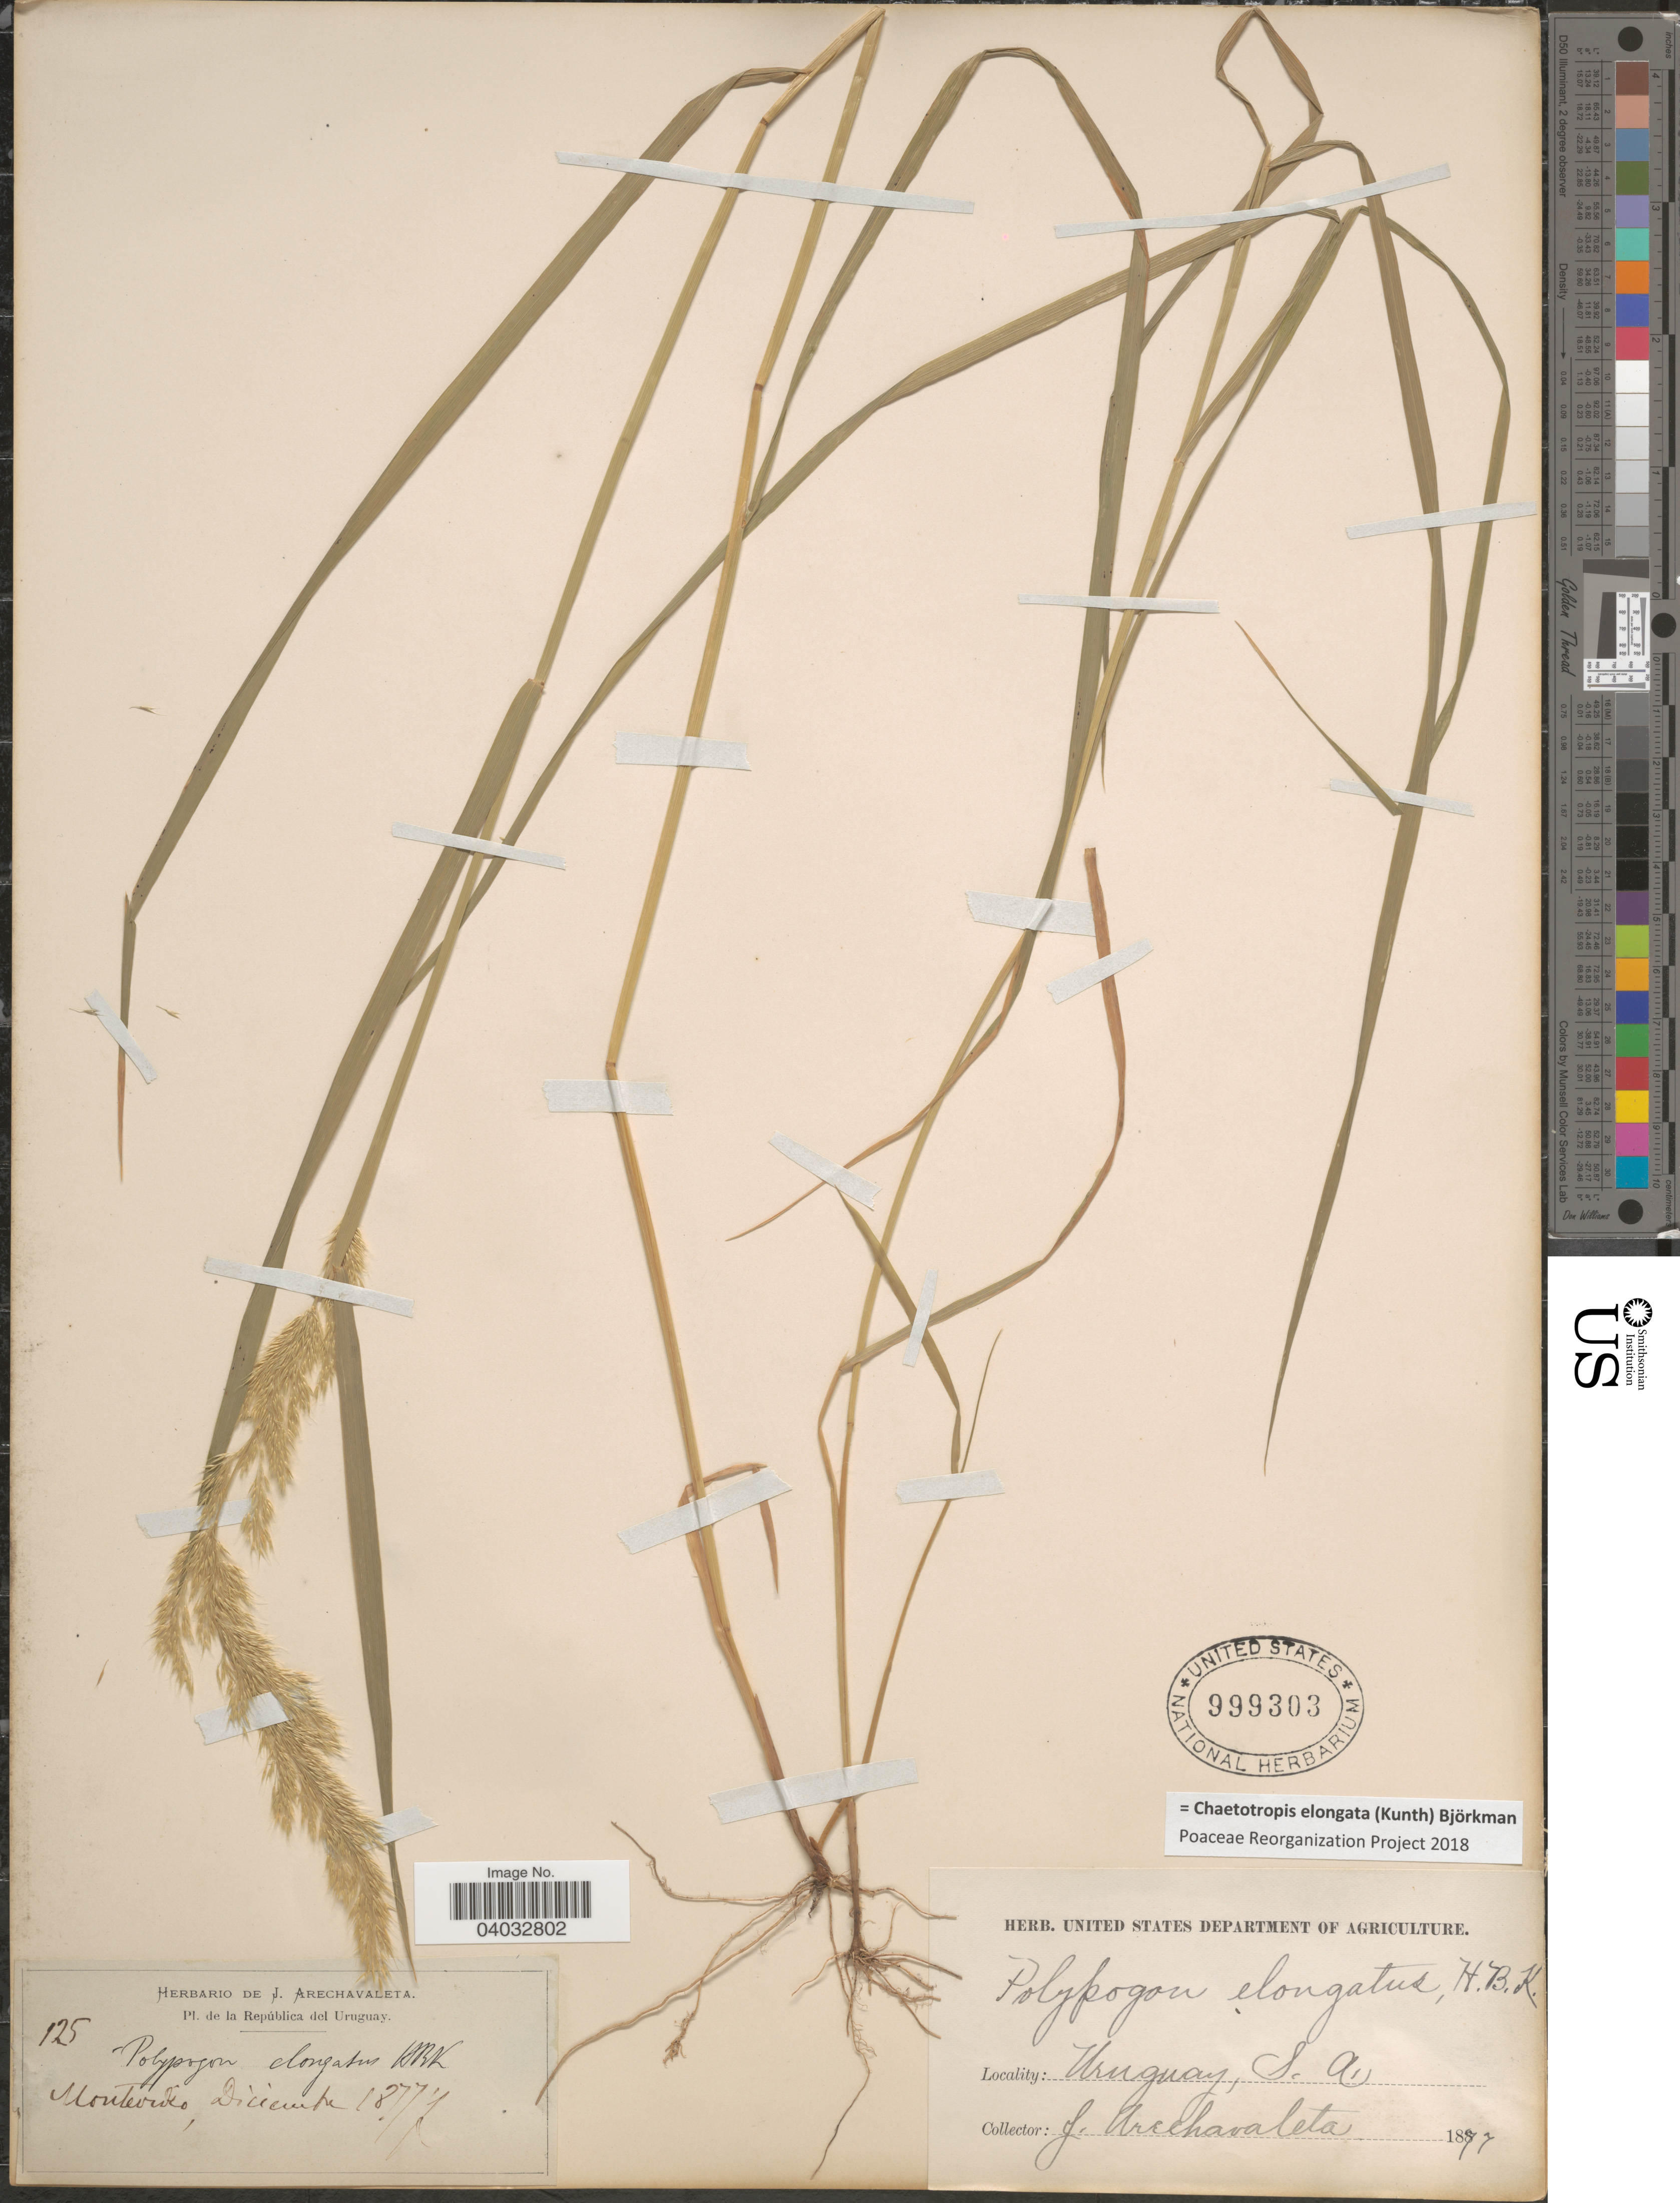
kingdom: Plantae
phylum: Tracheophyta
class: Liliopsida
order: Poales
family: Poaceae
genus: Chaetotropis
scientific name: Chaetotropis elongata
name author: (Kunth) Björkman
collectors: J. Arechavaleta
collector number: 125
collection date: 1877-12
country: Uruguay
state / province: Montevideo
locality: La República del Uruguay.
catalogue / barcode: US 999303